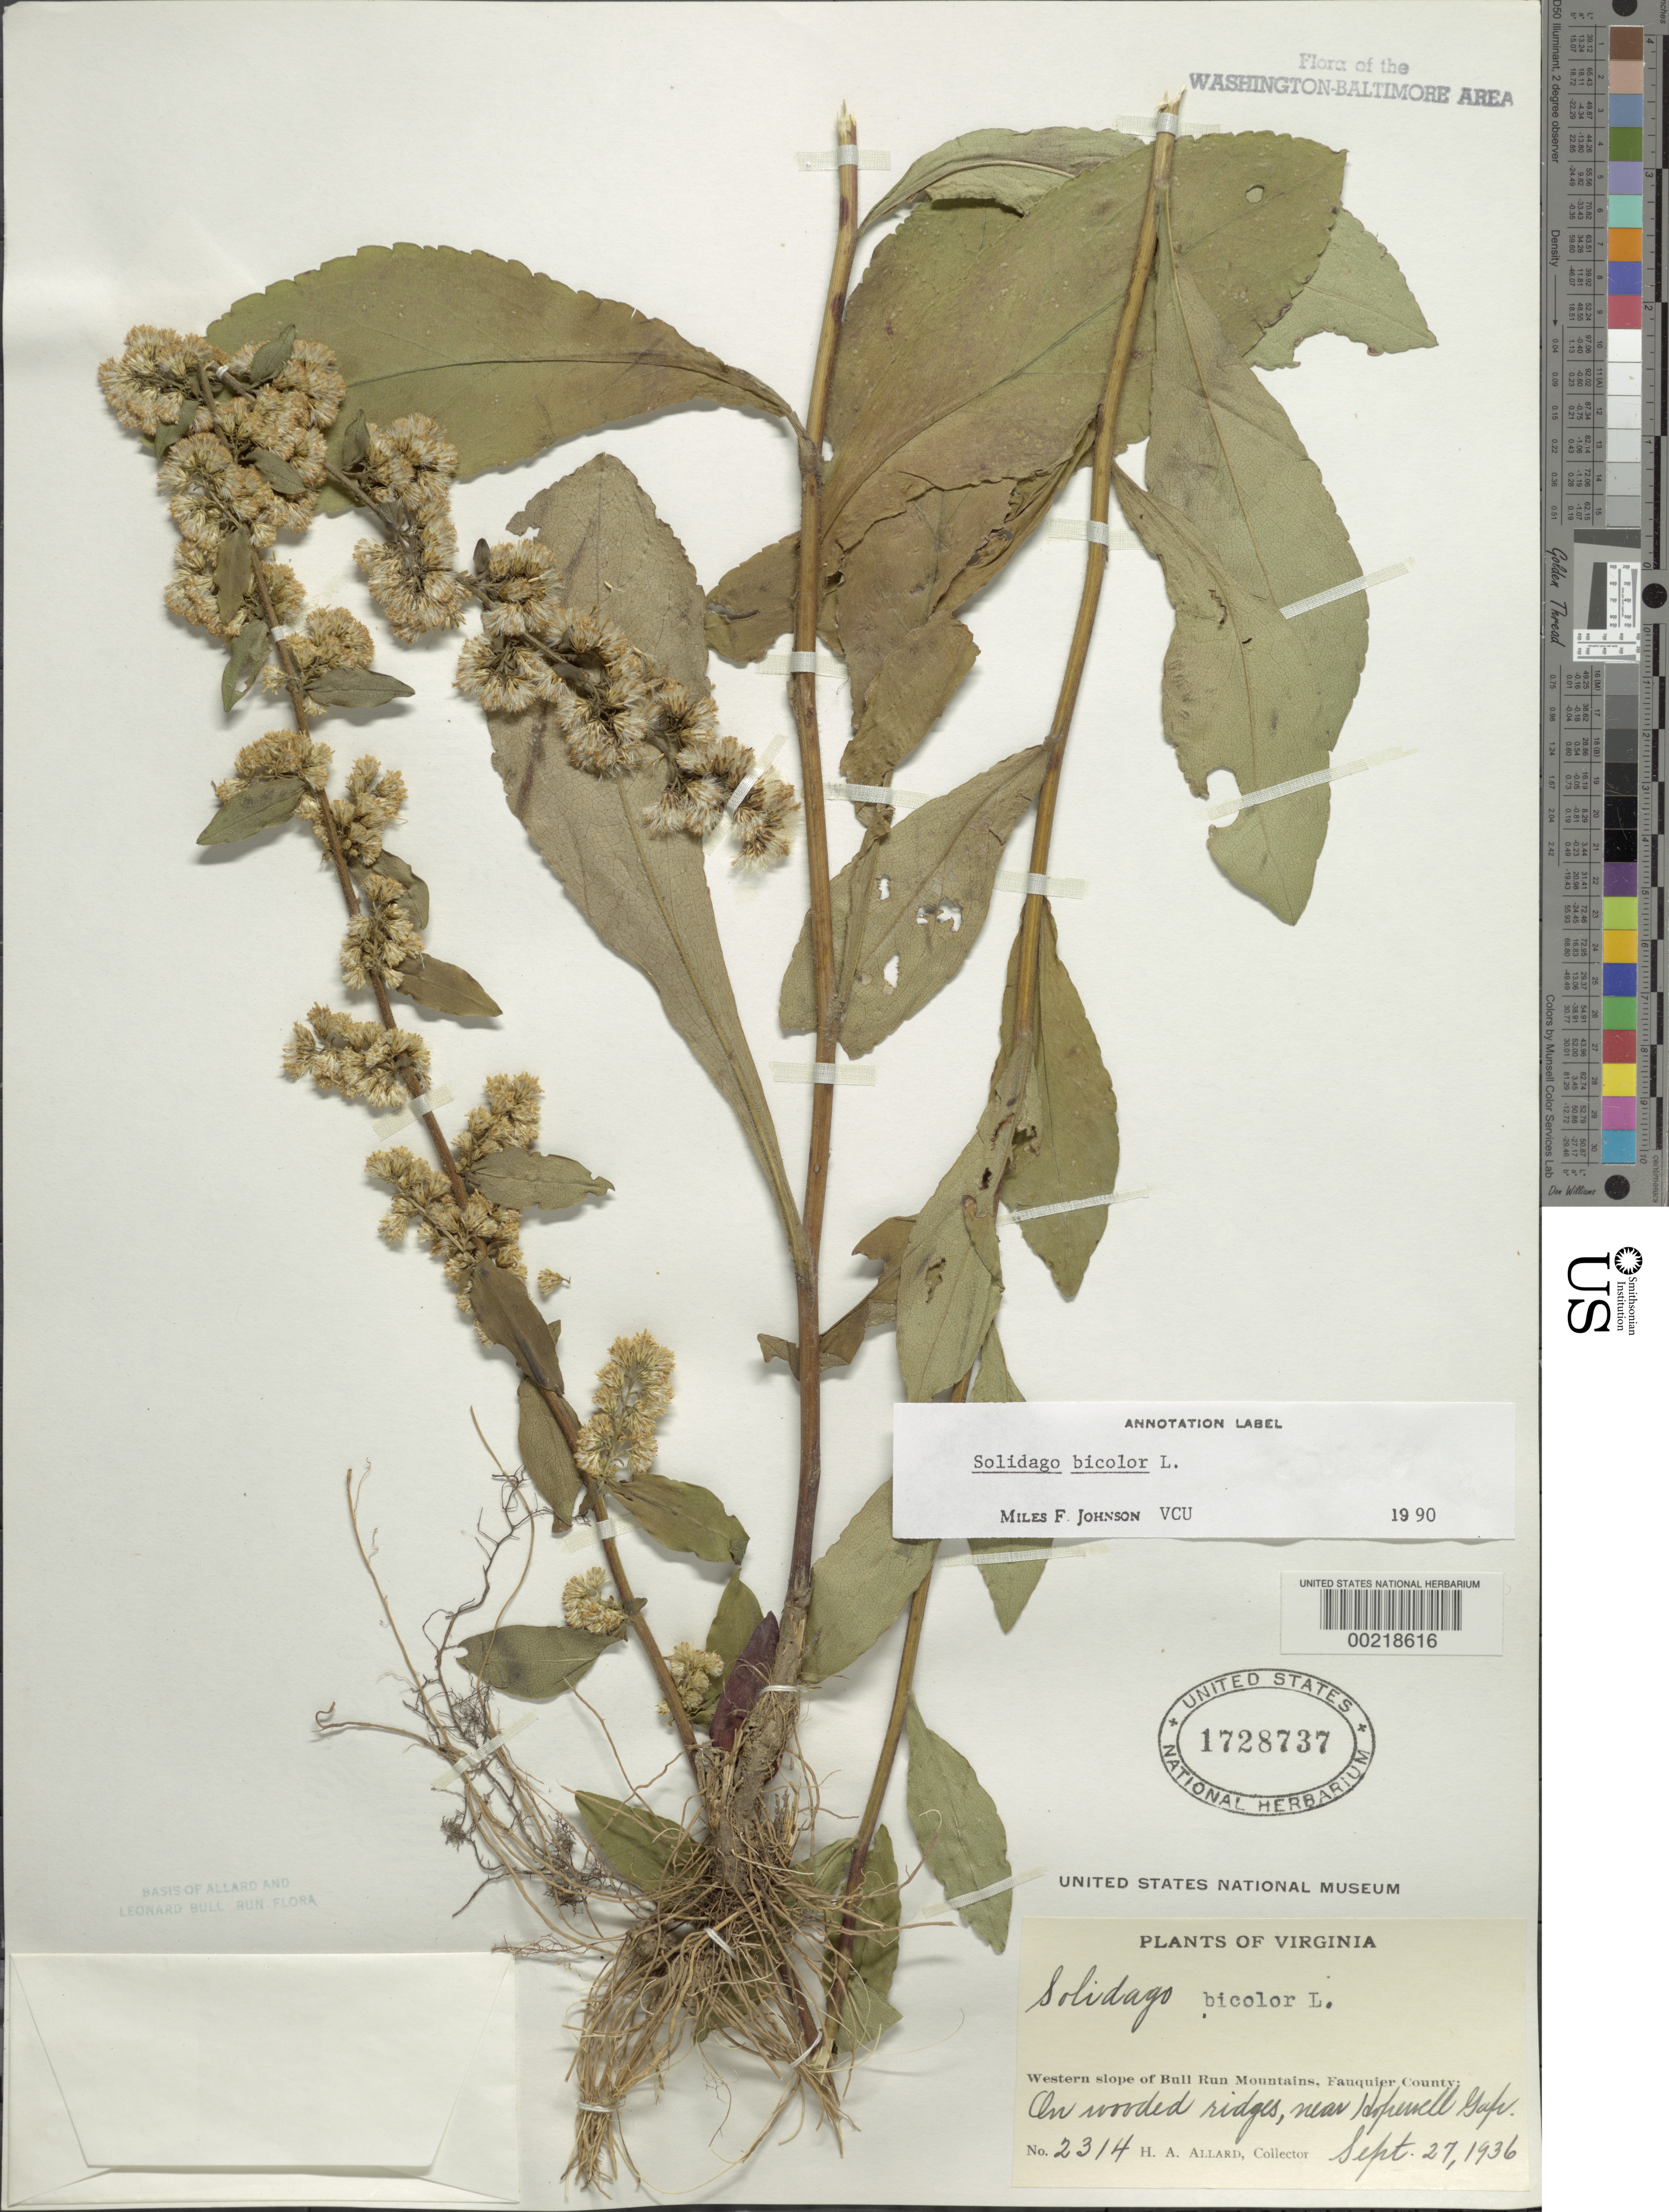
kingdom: Plantae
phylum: Tracheophyta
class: Magnoliopsida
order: Asterales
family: Asteraceae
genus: Solidago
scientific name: Solidago bicolor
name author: L.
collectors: H. A. Allard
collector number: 2314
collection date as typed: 27 Sep 1936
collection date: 1936-09-27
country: United States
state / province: Virginia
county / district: Fauquier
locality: Near Hopewell Gap western slope of Bull Run Mountains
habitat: Ridge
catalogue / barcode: US 1728737